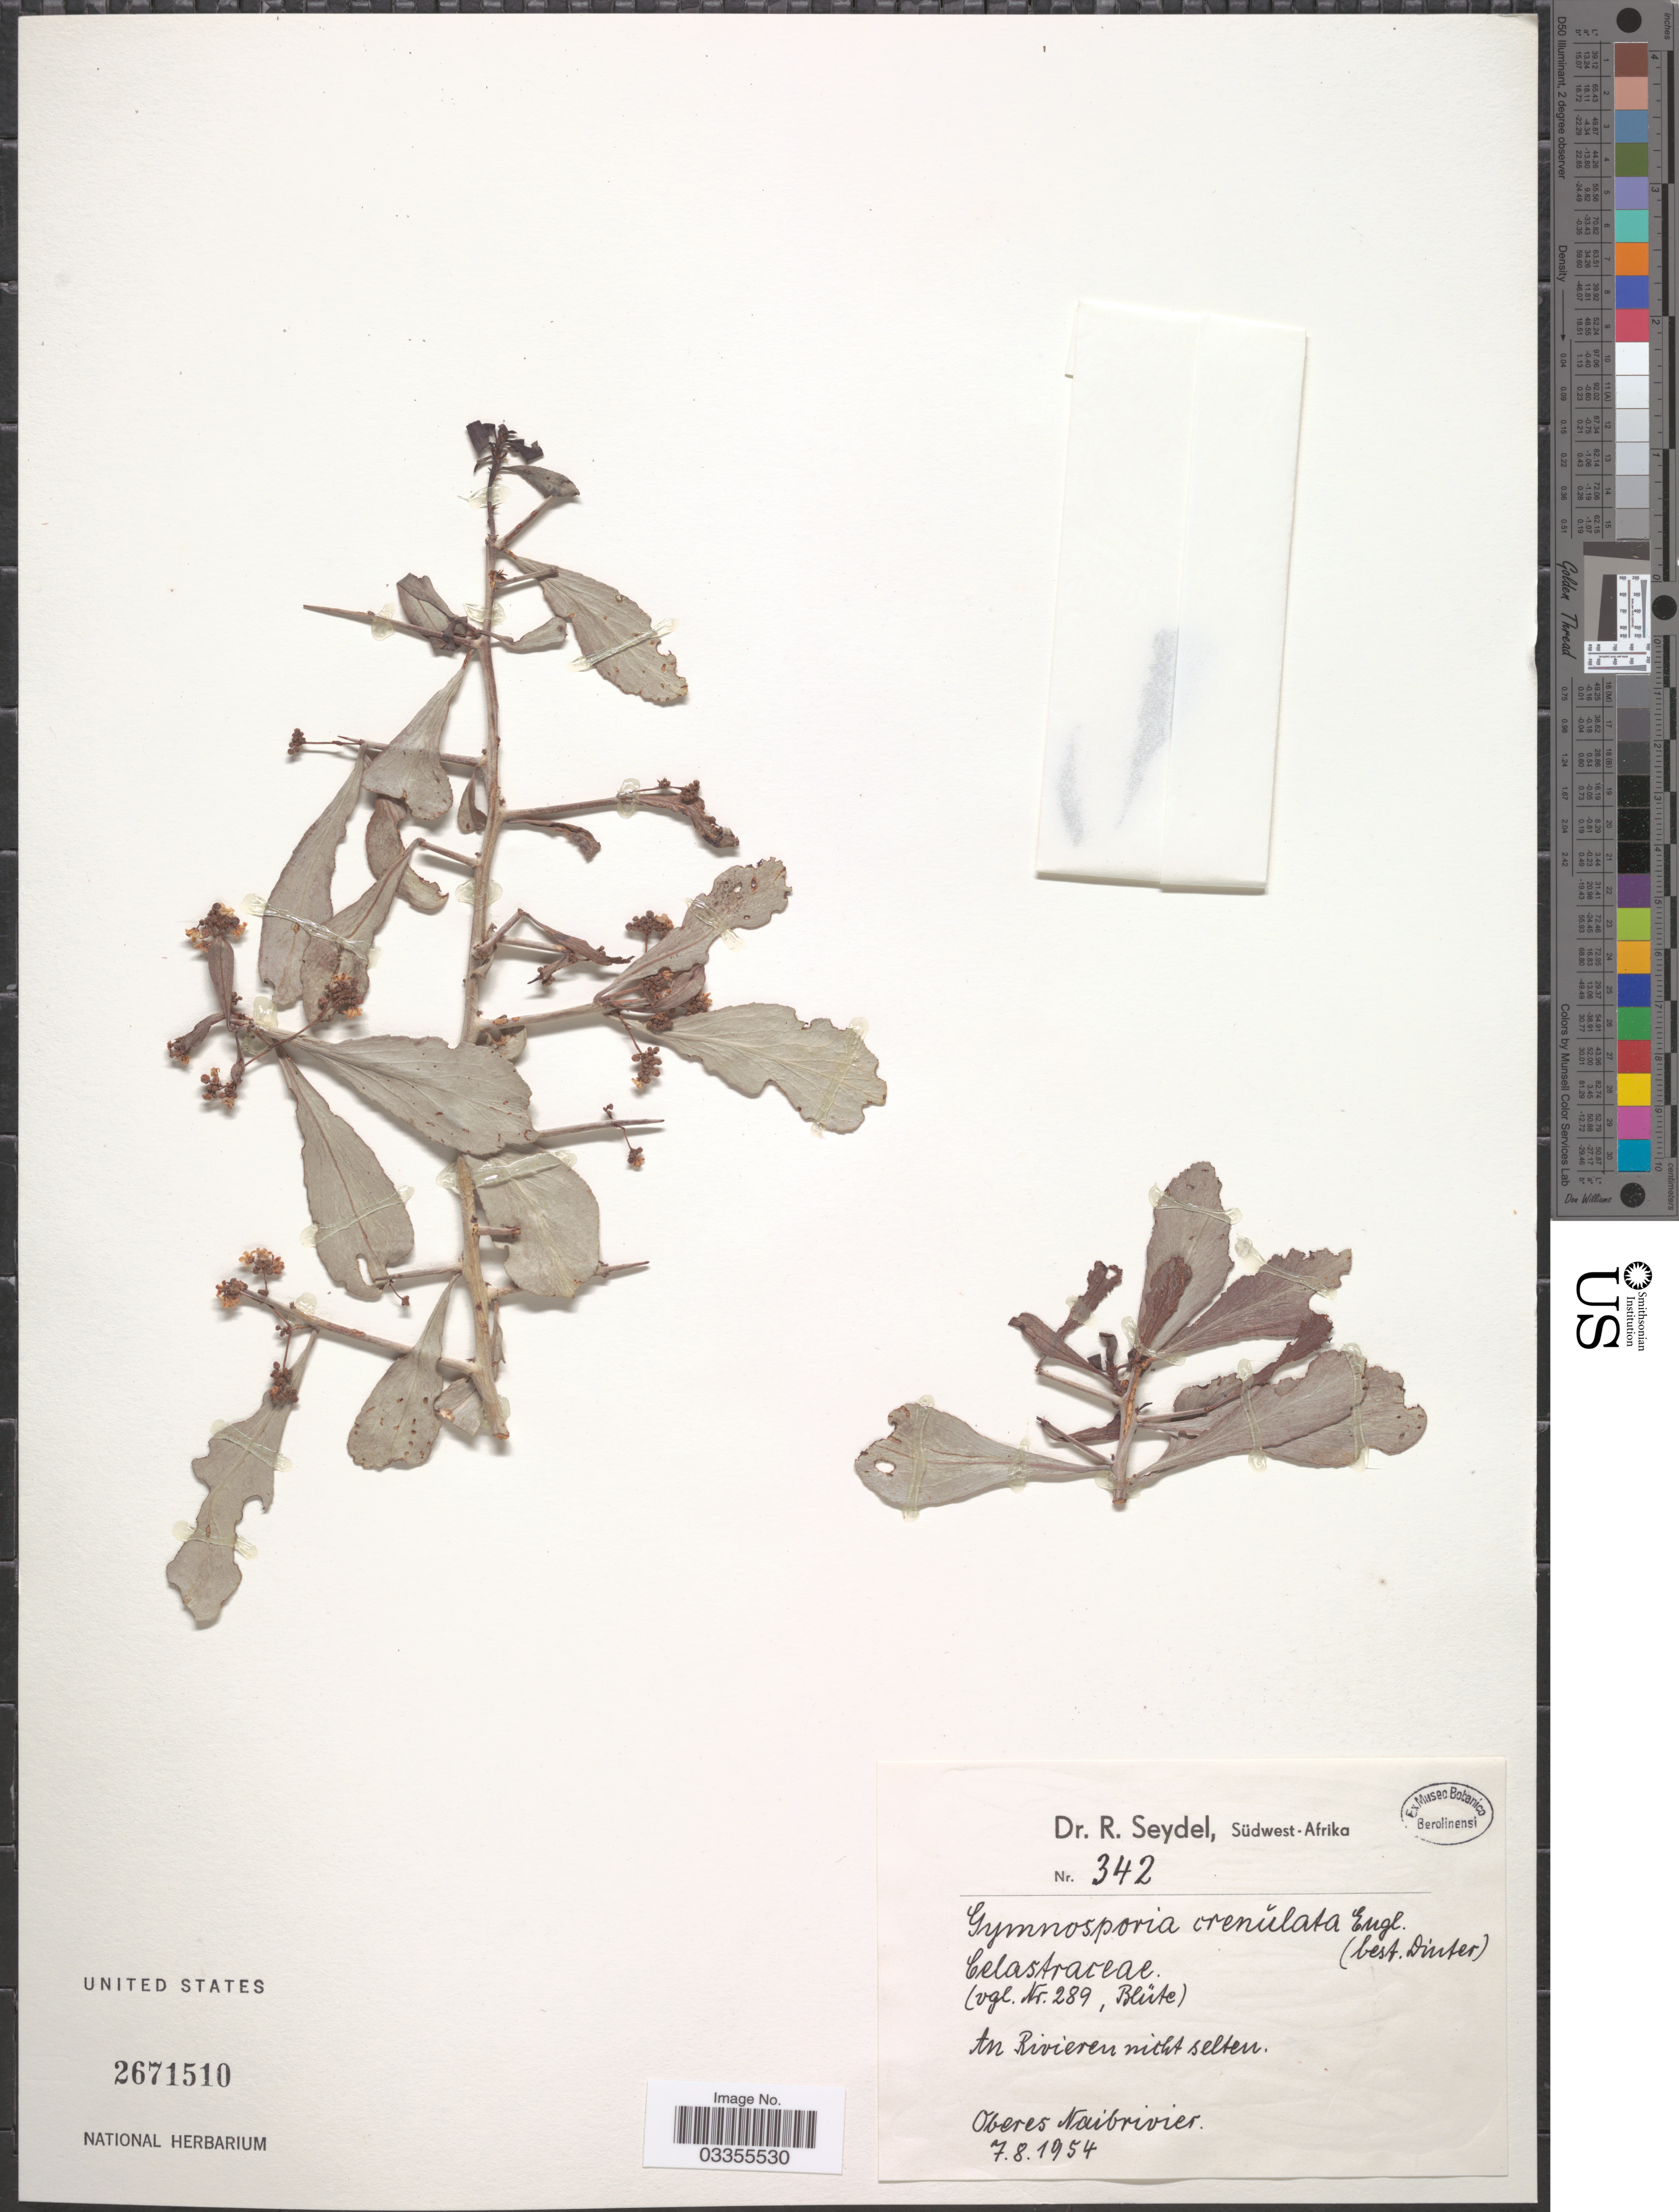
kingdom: Plantae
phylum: Tracheophyta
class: Magnoliopsida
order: Celastrales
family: Celastraceae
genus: Gymnosporia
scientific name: Gymnosporia crenata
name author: (G. Forst.) Seem.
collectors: R. Seydel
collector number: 342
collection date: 1954-08-07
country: Namibia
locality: Südwest-Afrika. An Rivieren nicht selten. Oberes Naibrivier.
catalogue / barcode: US 2671510